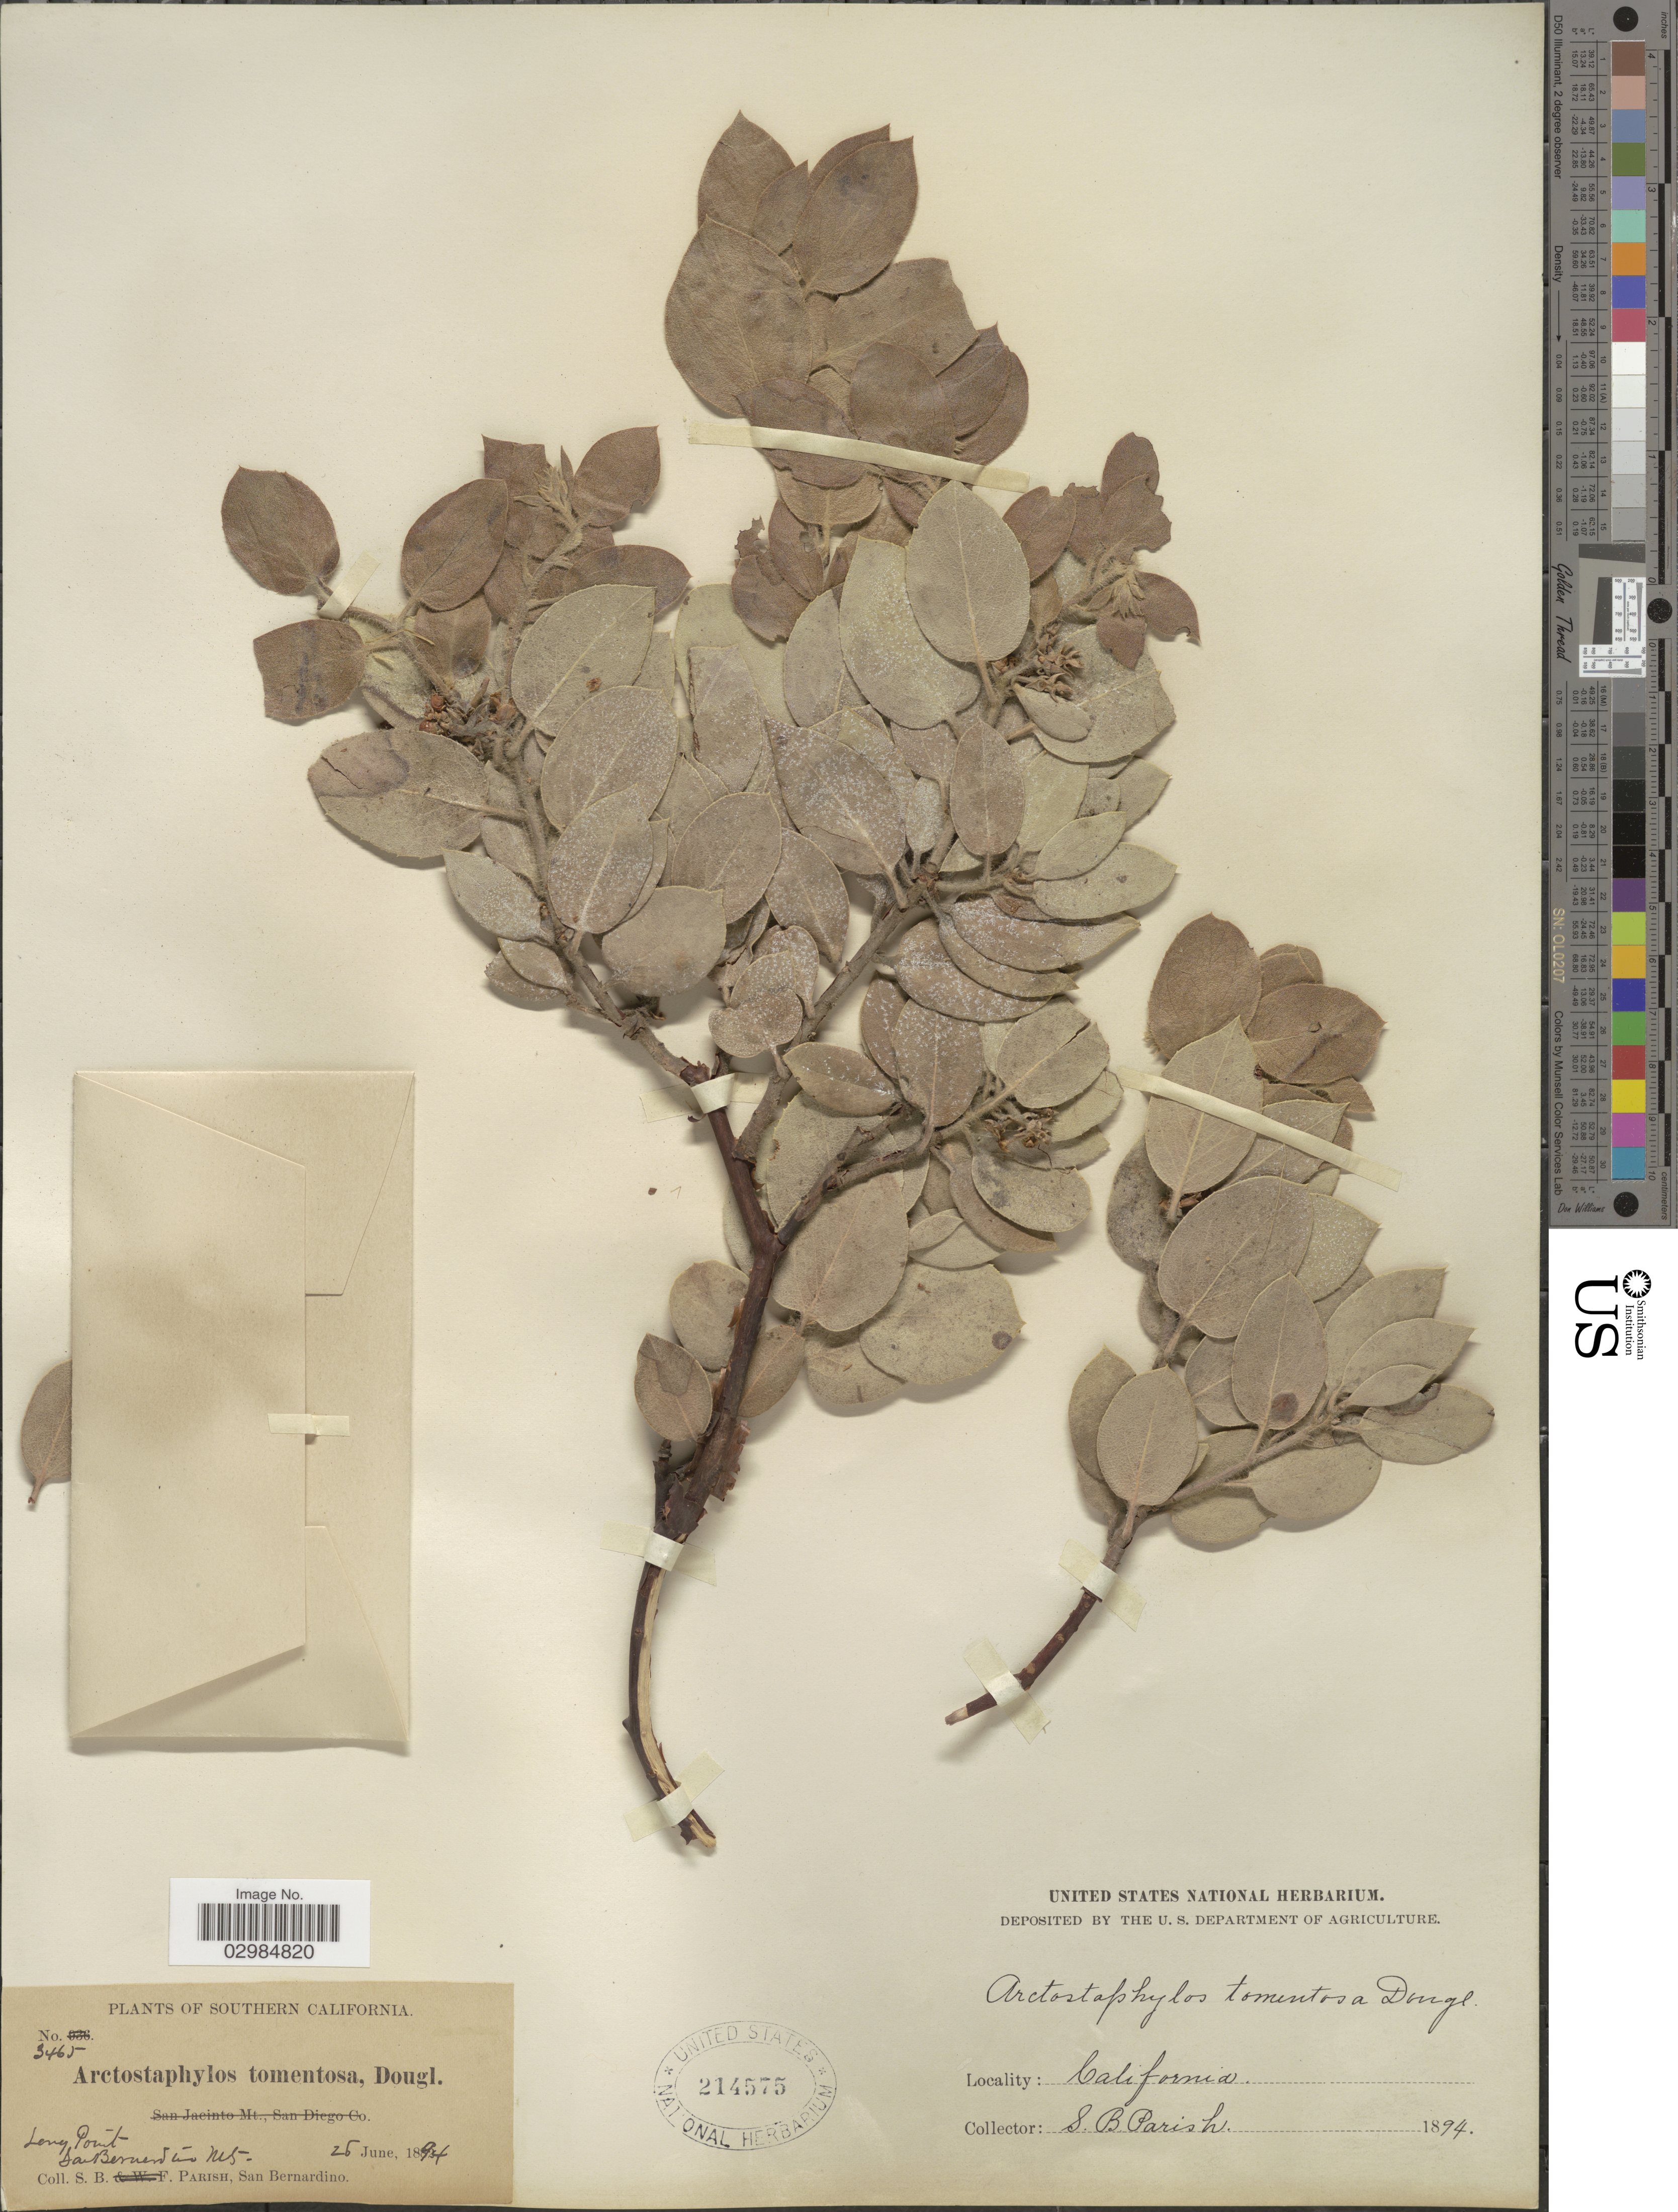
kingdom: Plantae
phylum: Tracheophyta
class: Magnoliopsida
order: Ericales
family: Ericaceae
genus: Arctostaphylos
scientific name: Arctostaphylos tomentosa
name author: (Pursh) Lindl.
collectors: S. B. Parish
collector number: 3465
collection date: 1894-06-26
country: United States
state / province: California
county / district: San Bernardino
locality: Long Point, San Bernardino Mts.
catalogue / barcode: US 214575